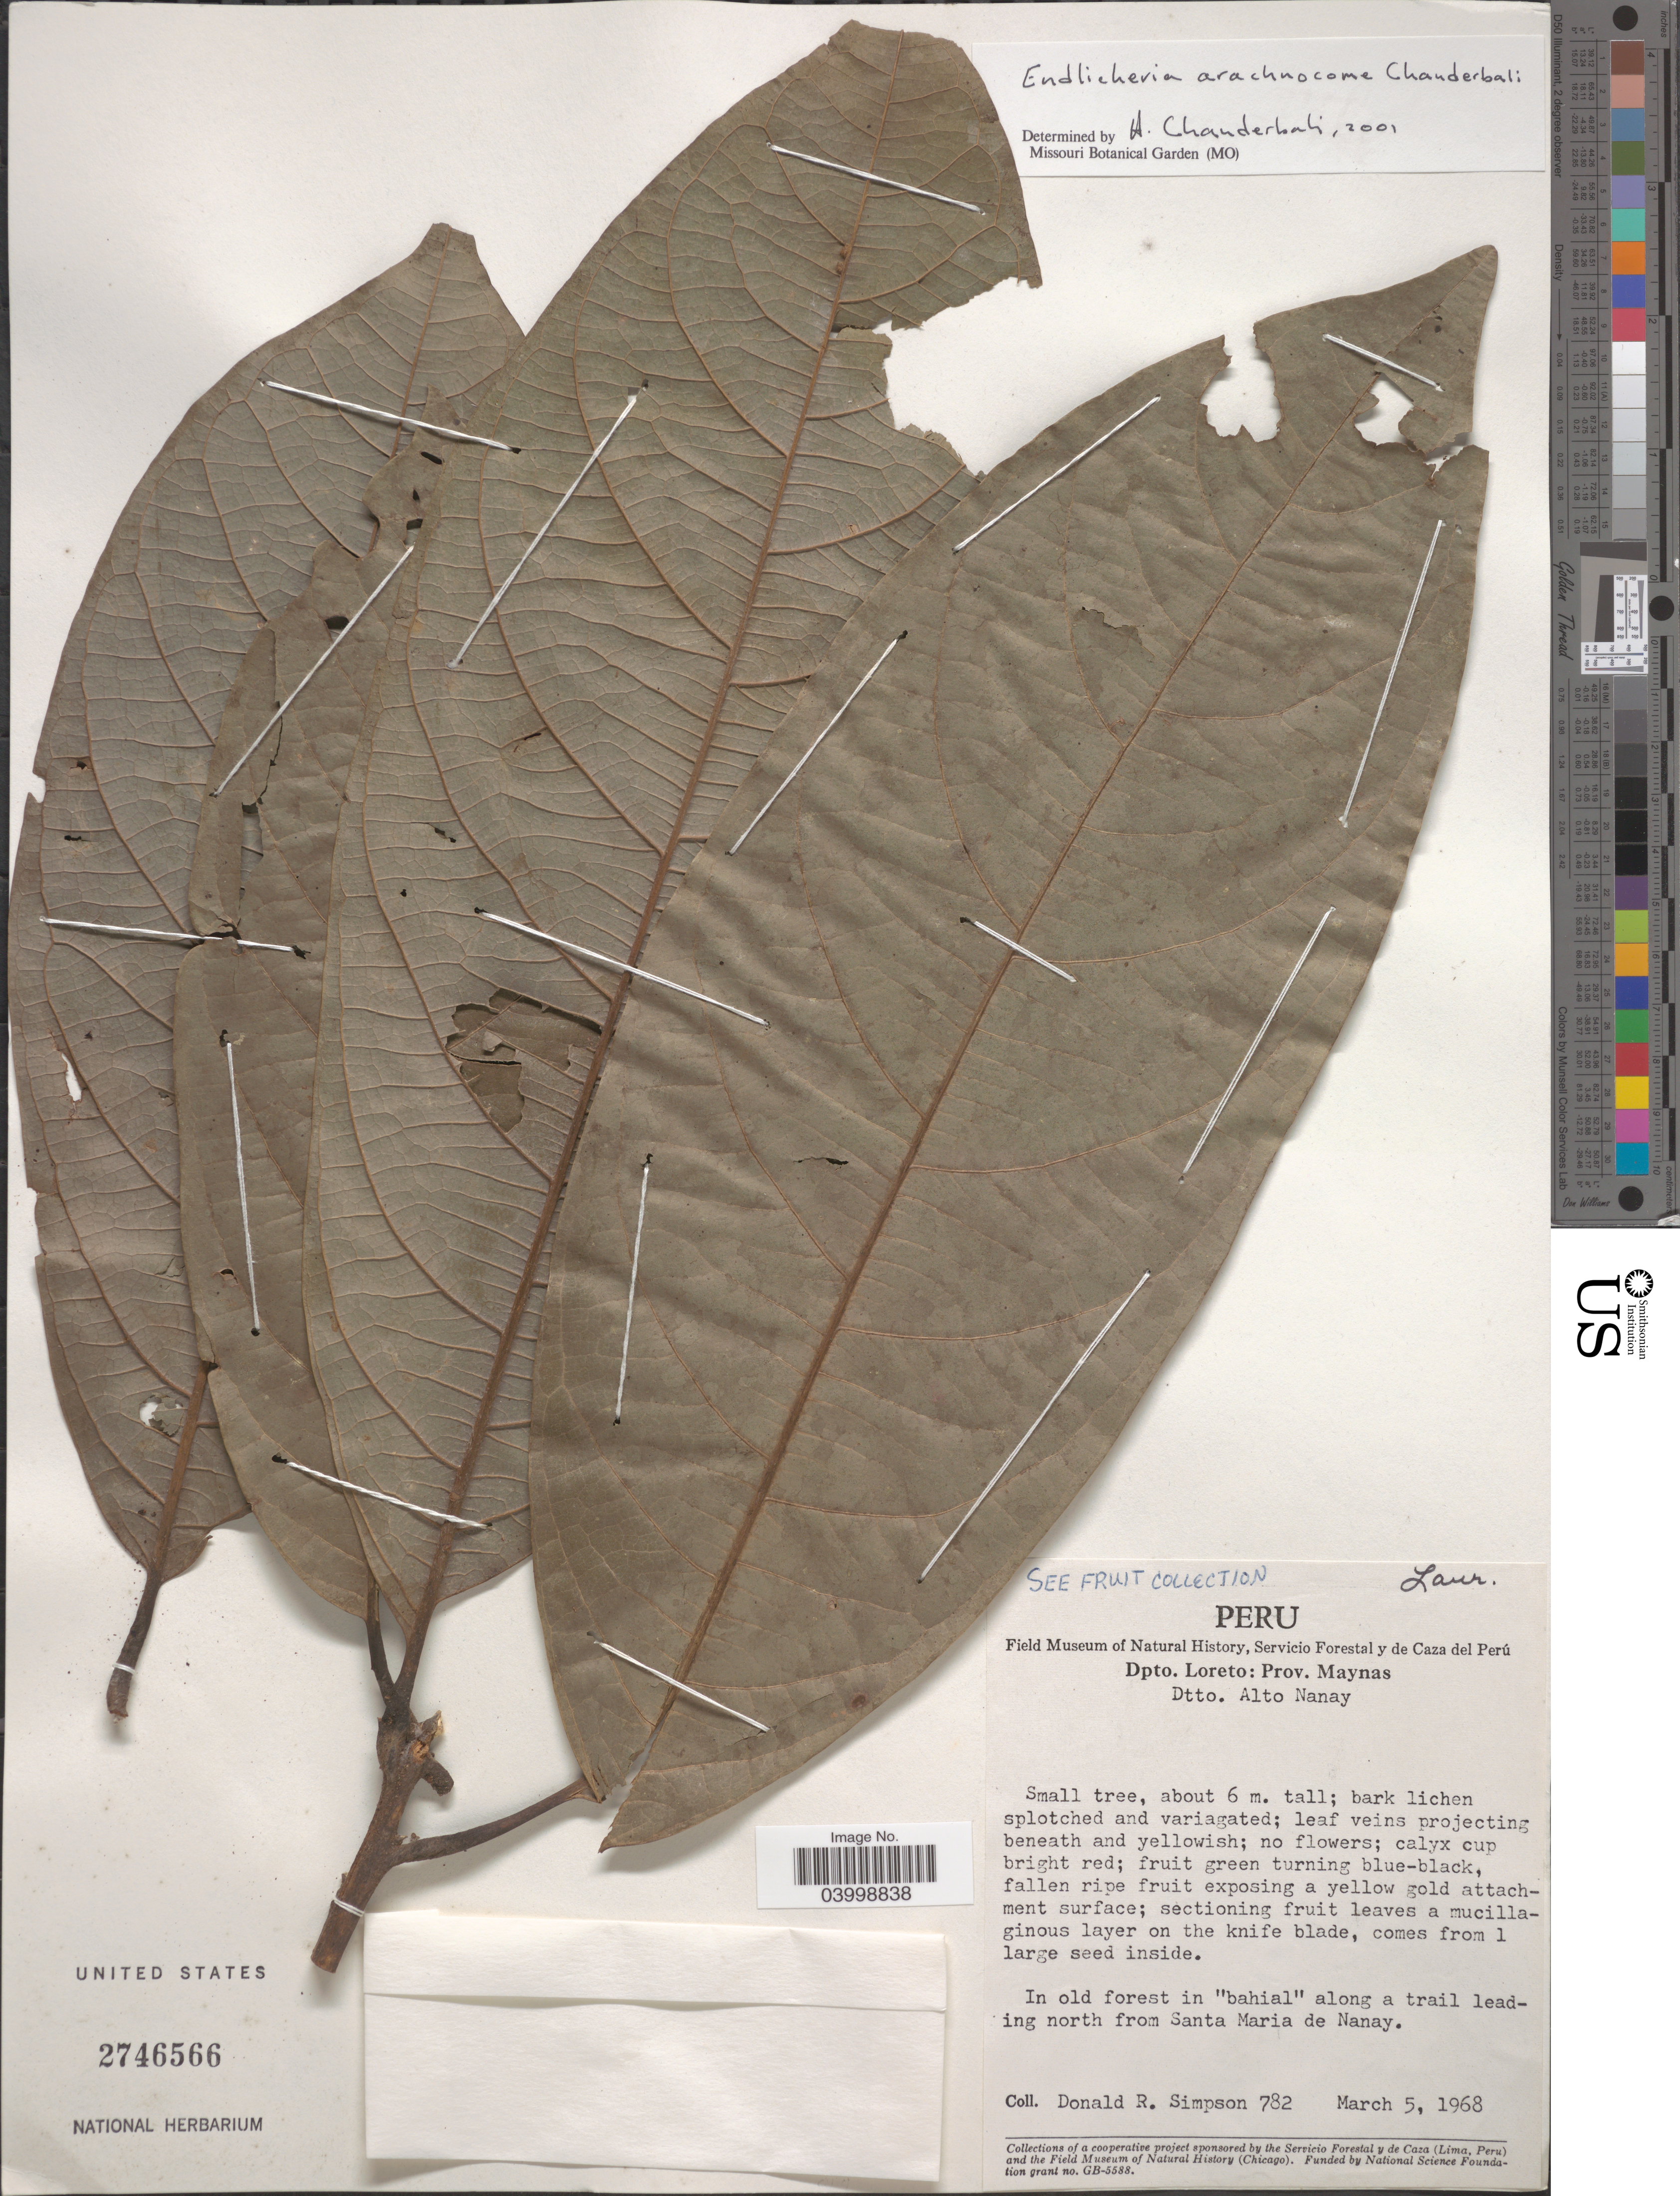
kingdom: Plantae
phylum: Tracheophyta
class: Magnoliopsida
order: Laurales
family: Lauraceae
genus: Endlicheria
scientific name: Endlicheria arachnocome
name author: Chanderb.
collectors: D. R. Simpson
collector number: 782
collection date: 1968-03-05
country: Peru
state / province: Loreto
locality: Dpto. Loreto: Prov. Maynas. Dtto. Alto Nanay. In old forest in "bahial" along a trail leading north from Santa Maria de Nanay.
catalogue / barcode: US 2746566